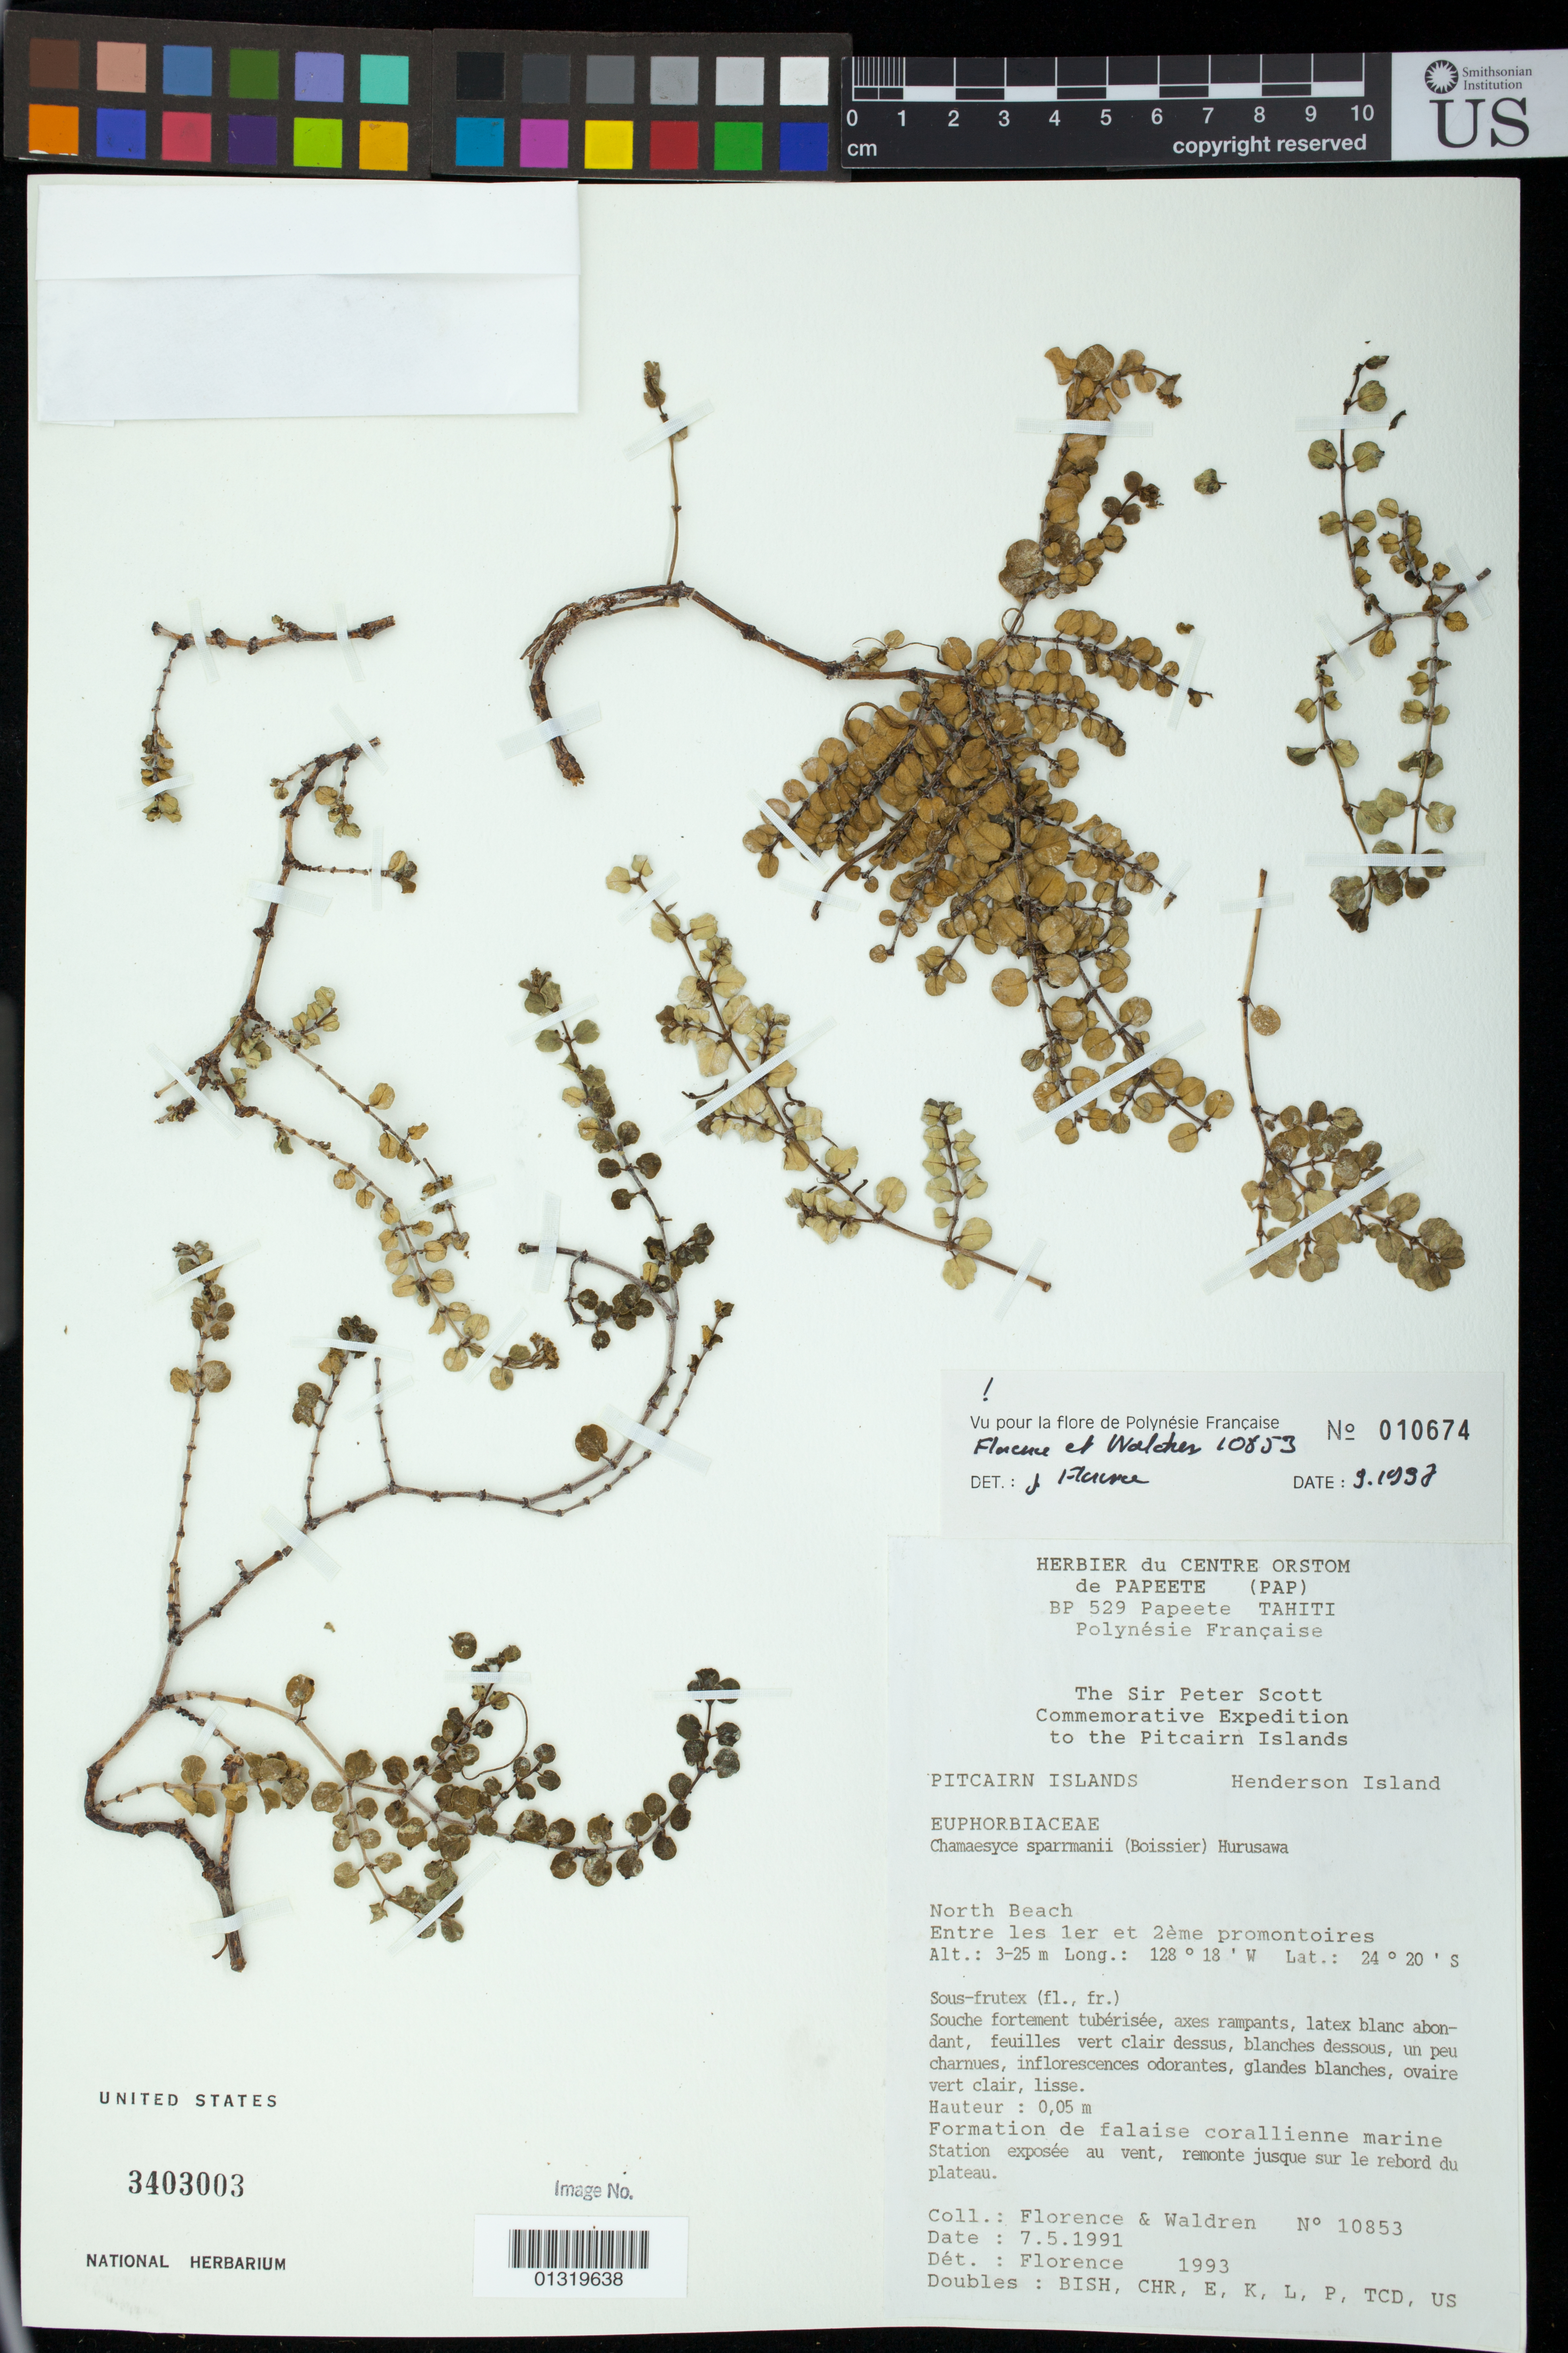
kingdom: Plantae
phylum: Tracheophyta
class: Magnoliopsida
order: Malpighiales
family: Euphorbiaceae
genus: Euphorbia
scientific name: Euphorbia sparrmannii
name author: Boiss.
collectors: -. Florence & Waldren, --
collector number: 10853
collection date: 1991-05-07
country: Pitcairn Islands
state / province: Henderson Island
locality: North Beach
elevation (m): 3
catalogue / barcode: US 3403003